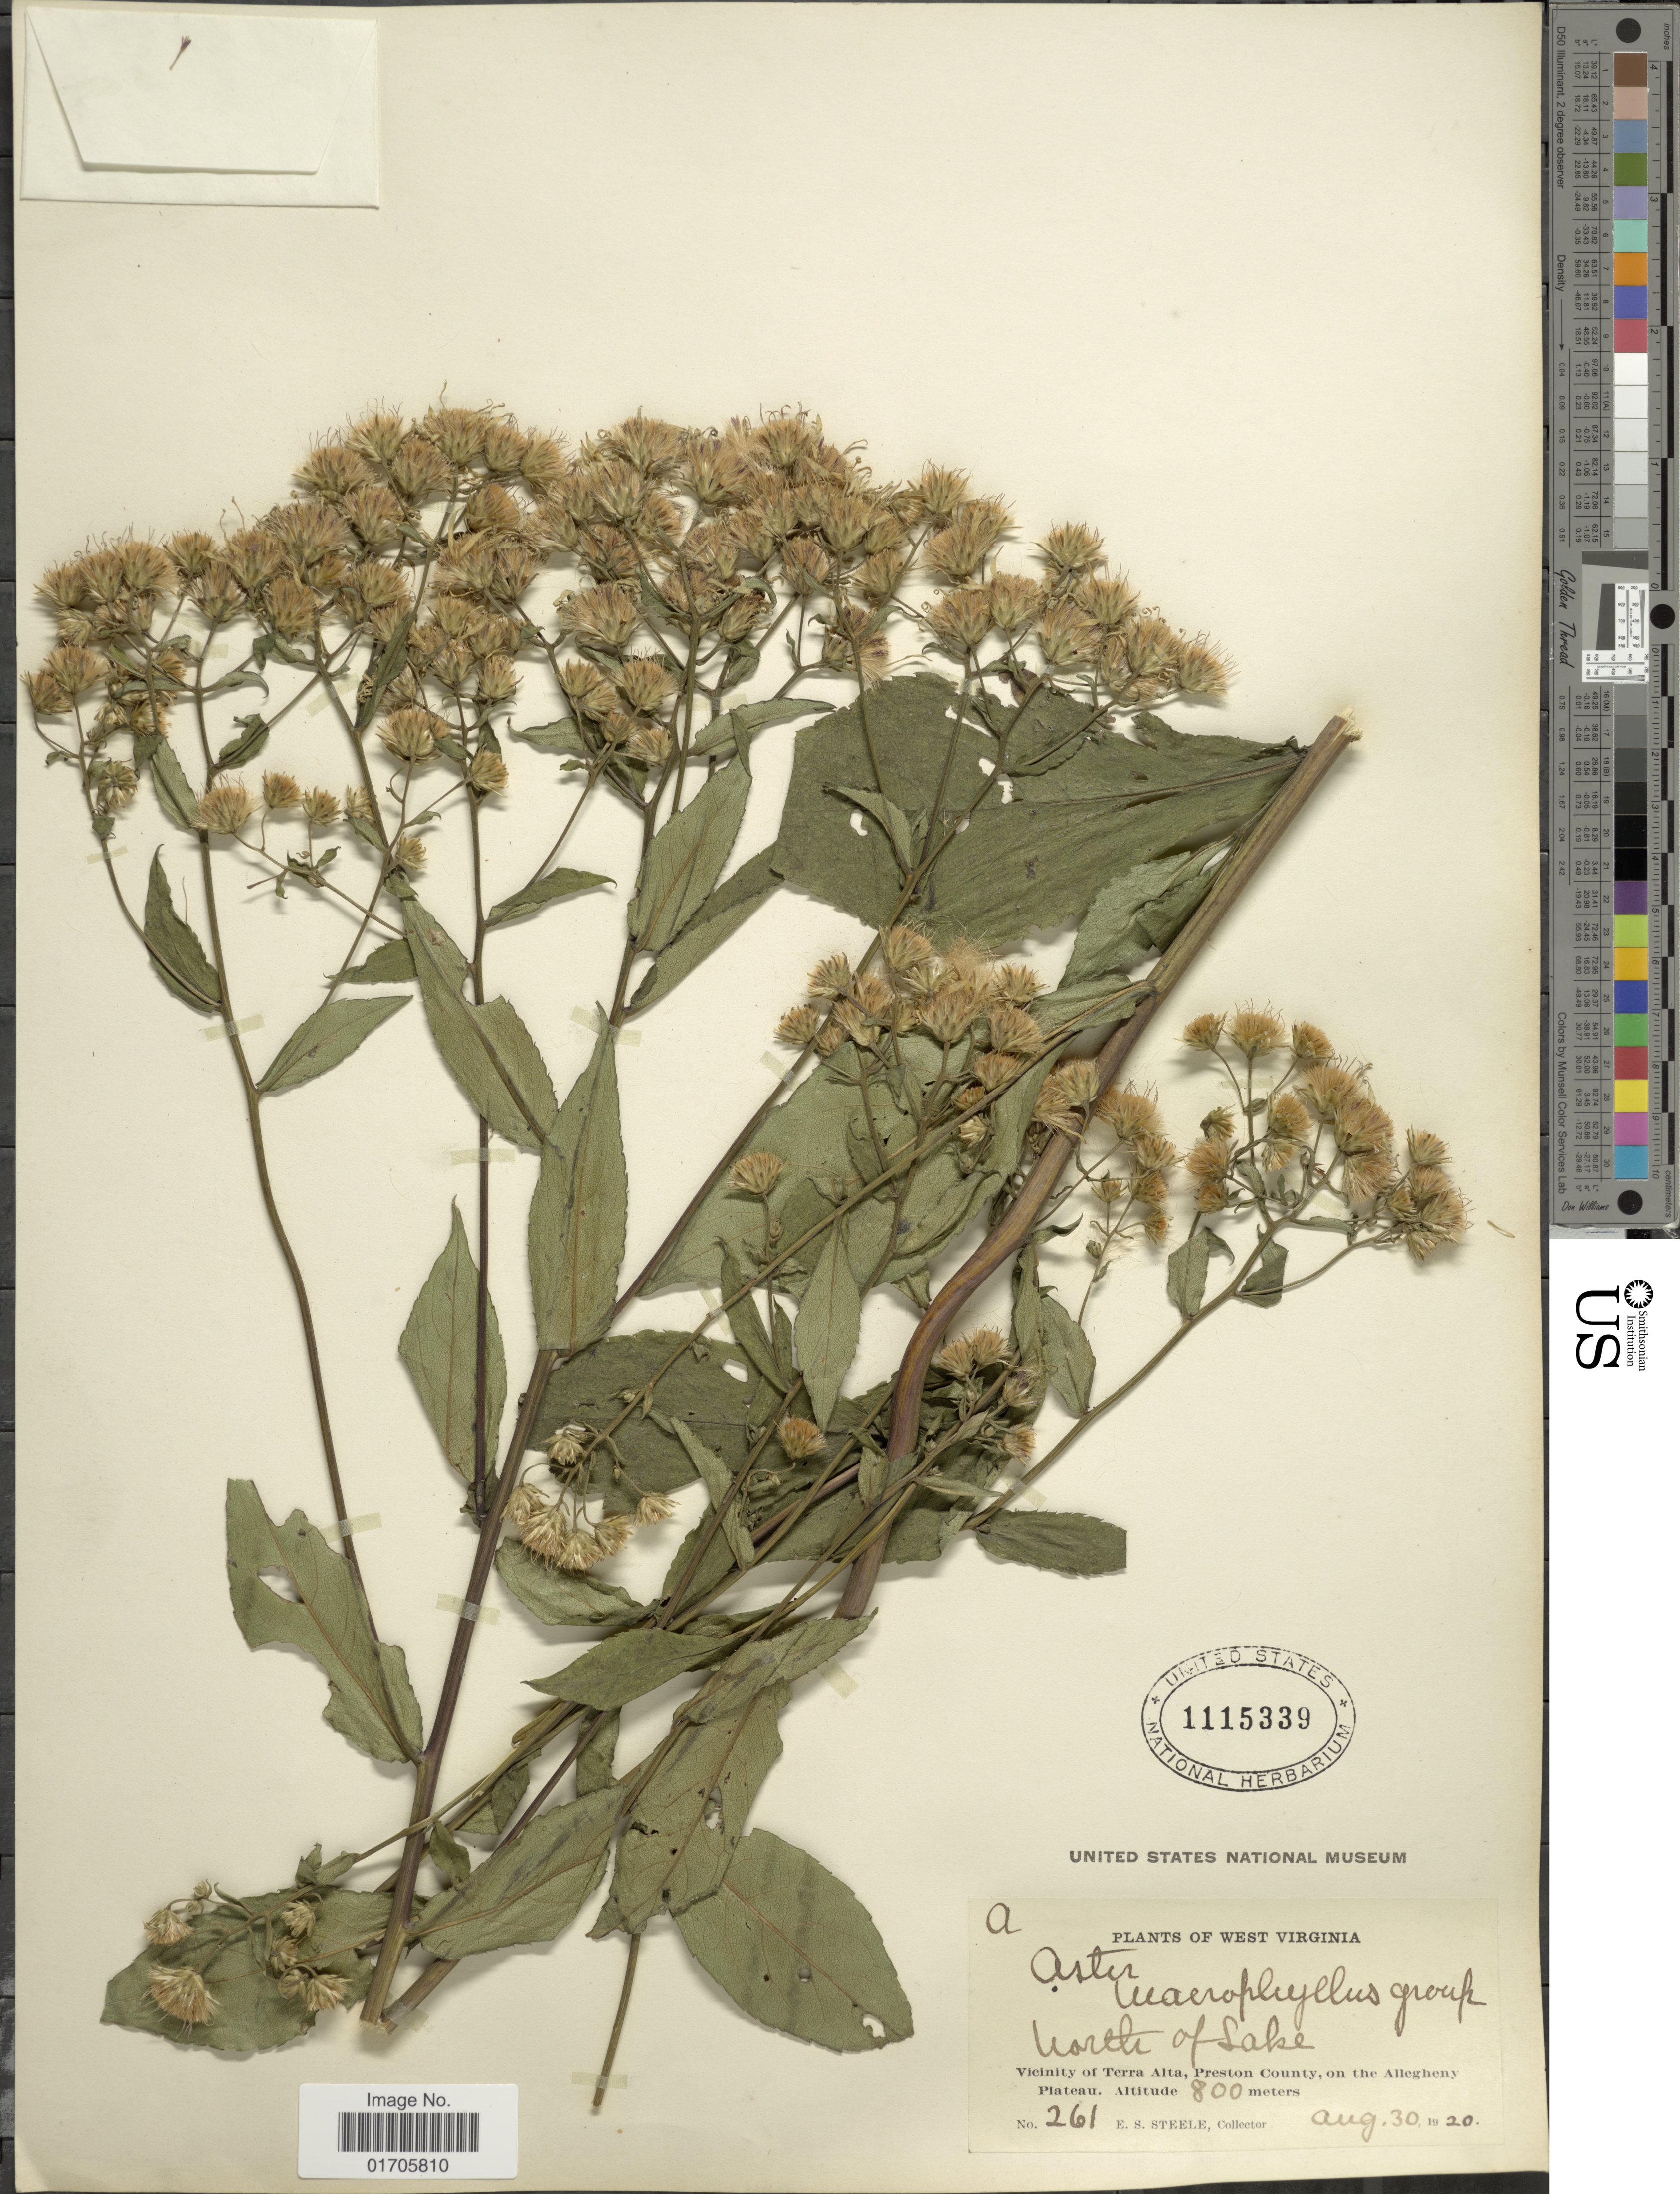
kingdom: Plantae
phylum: Tracheophyta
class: Magnoliopsida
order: Asterales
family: Asteraceae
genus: Eurybia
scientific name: Eurybia macrophylla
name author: (L.) Cass.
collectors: E. Steele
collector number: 261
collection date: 1920-08-30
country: United States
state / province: West Virginia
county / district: Preston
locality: North of Lake. Vicinity of Terra Alta, Preston County, on the Allegheny Plateau.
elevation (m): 800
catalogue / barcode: US 1115339